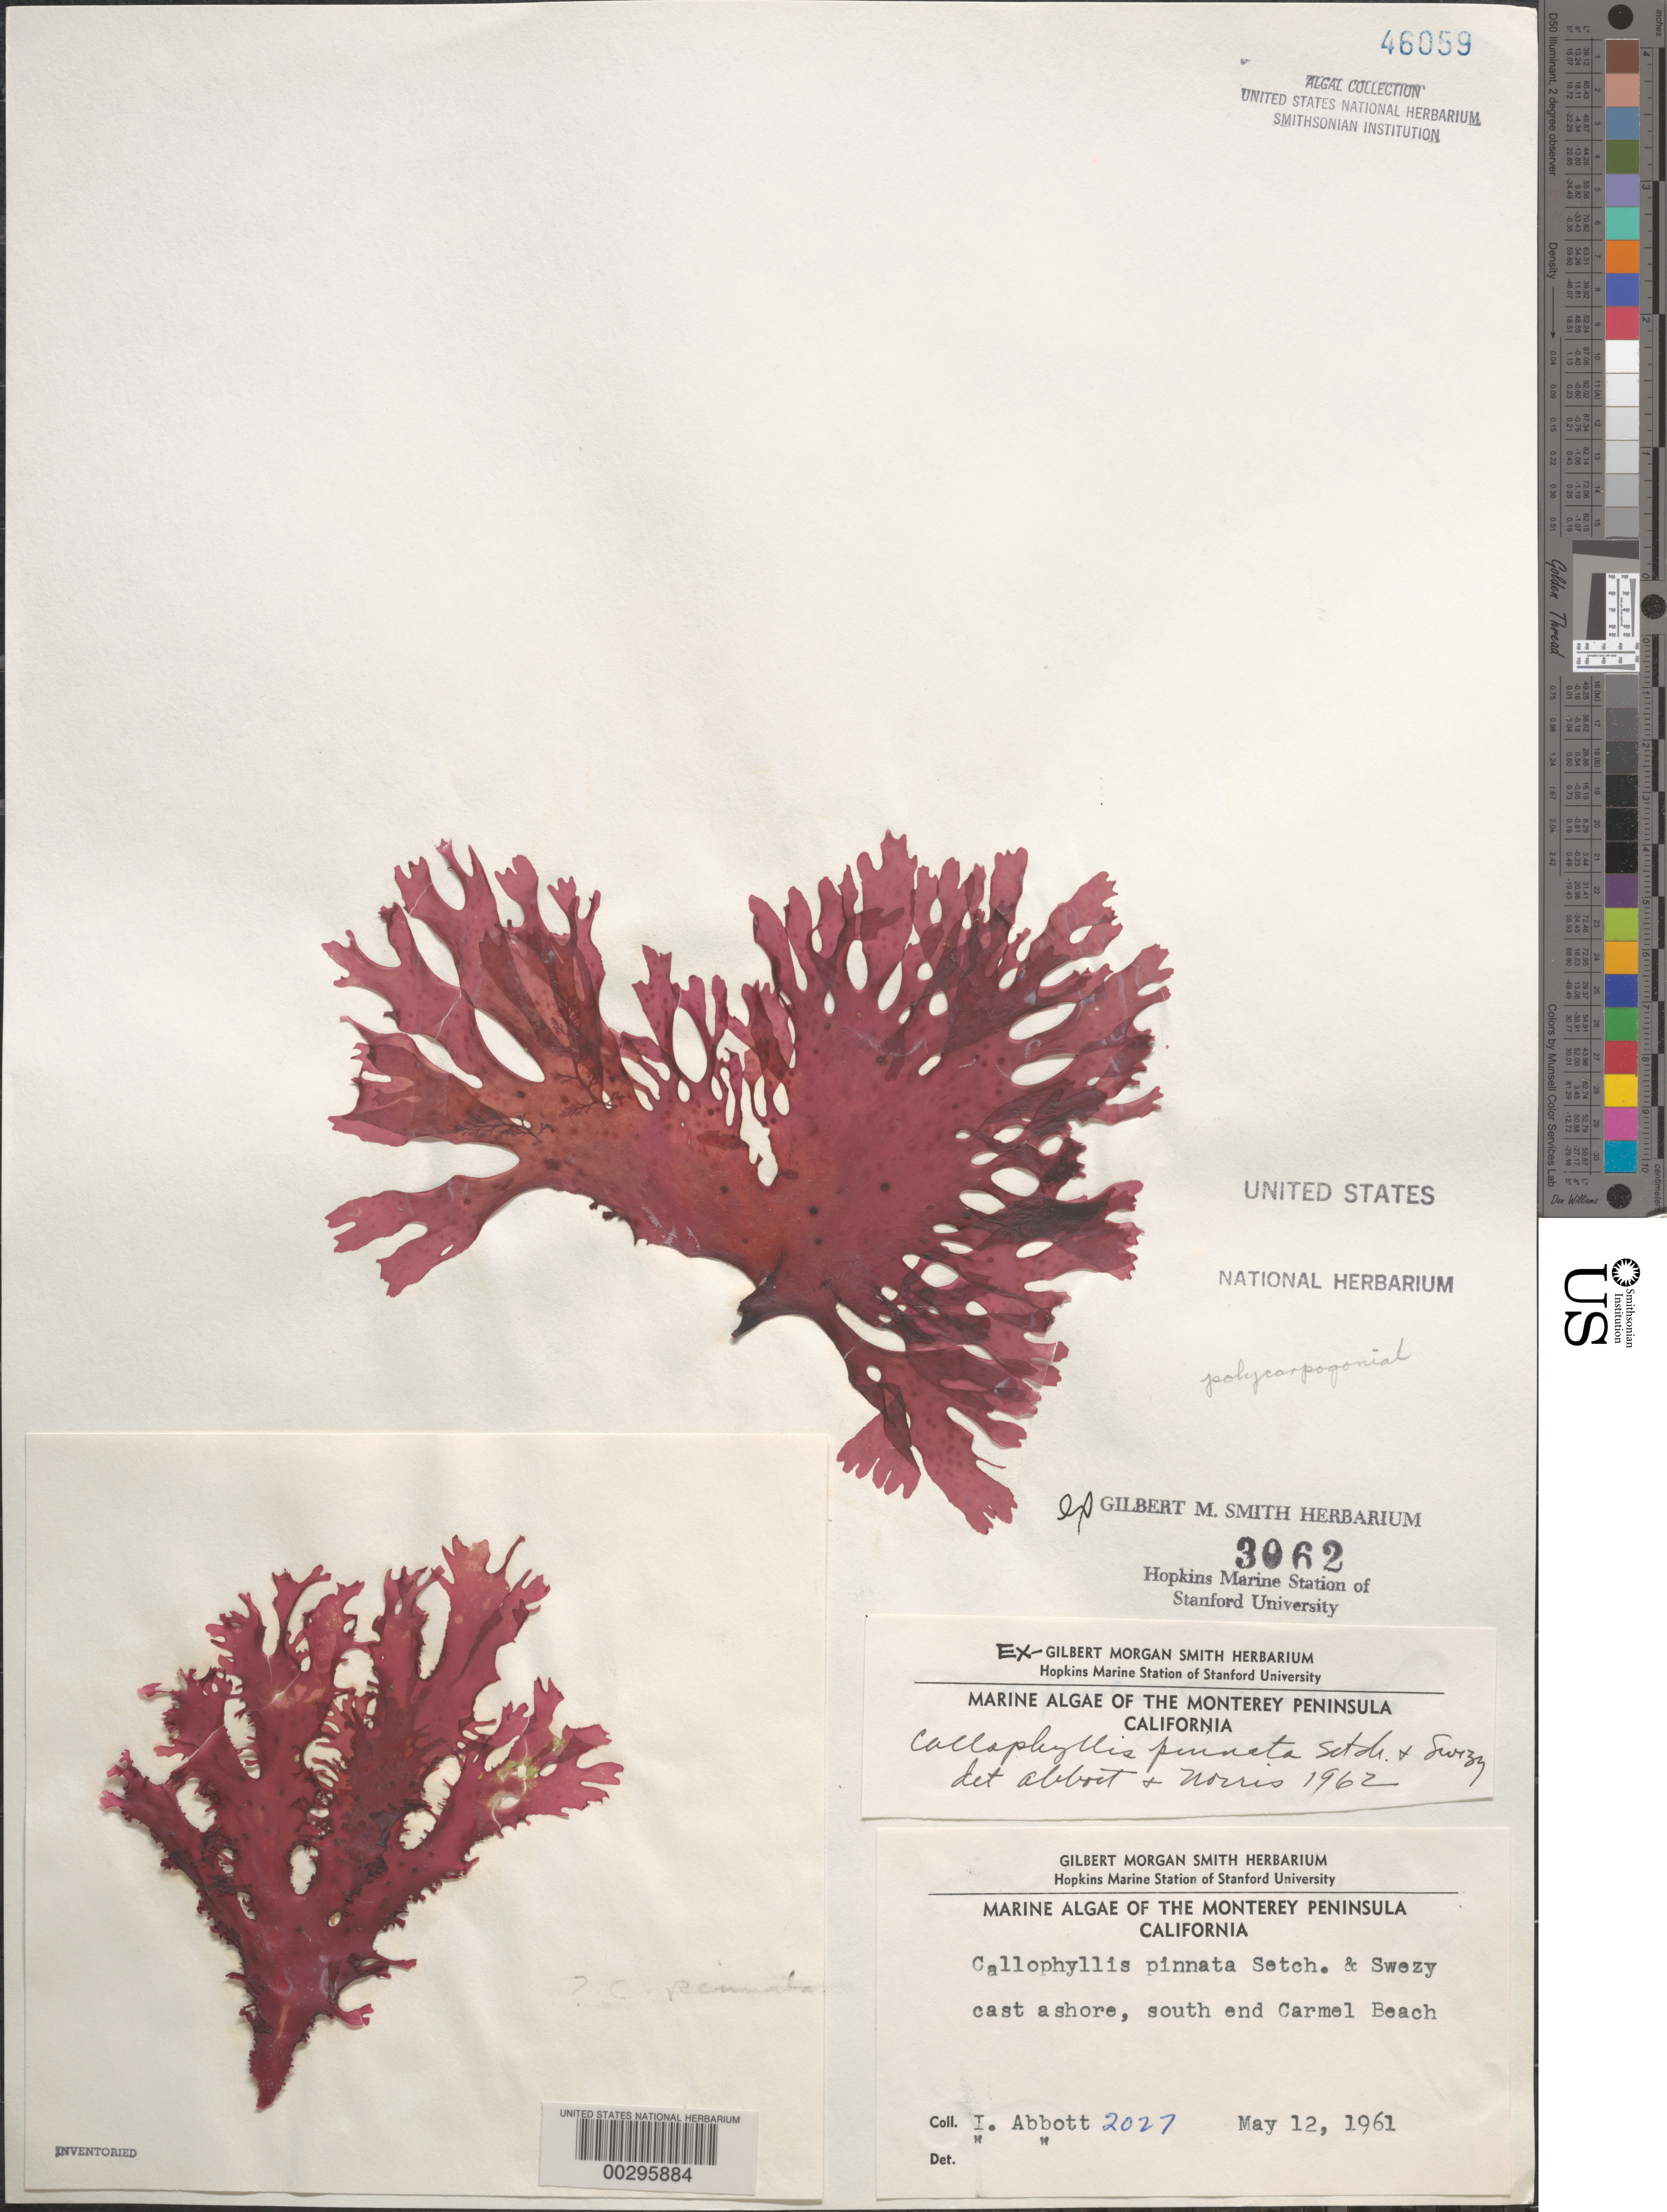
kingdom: Plantae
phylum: Rhodophyta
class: Florideophyceae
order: Gigartinales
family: Kallymeniaceae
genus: Callophyllis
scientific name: Callophyllis pinnata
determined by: Abbott, I. A.; Norris, R. E.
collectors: I. A. Abbott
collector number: IAA 2027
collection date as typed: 12 May 1961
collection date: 1961-05-12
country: United States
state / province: California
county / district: Monterey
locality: Carmel Beach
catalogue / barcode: US 46059